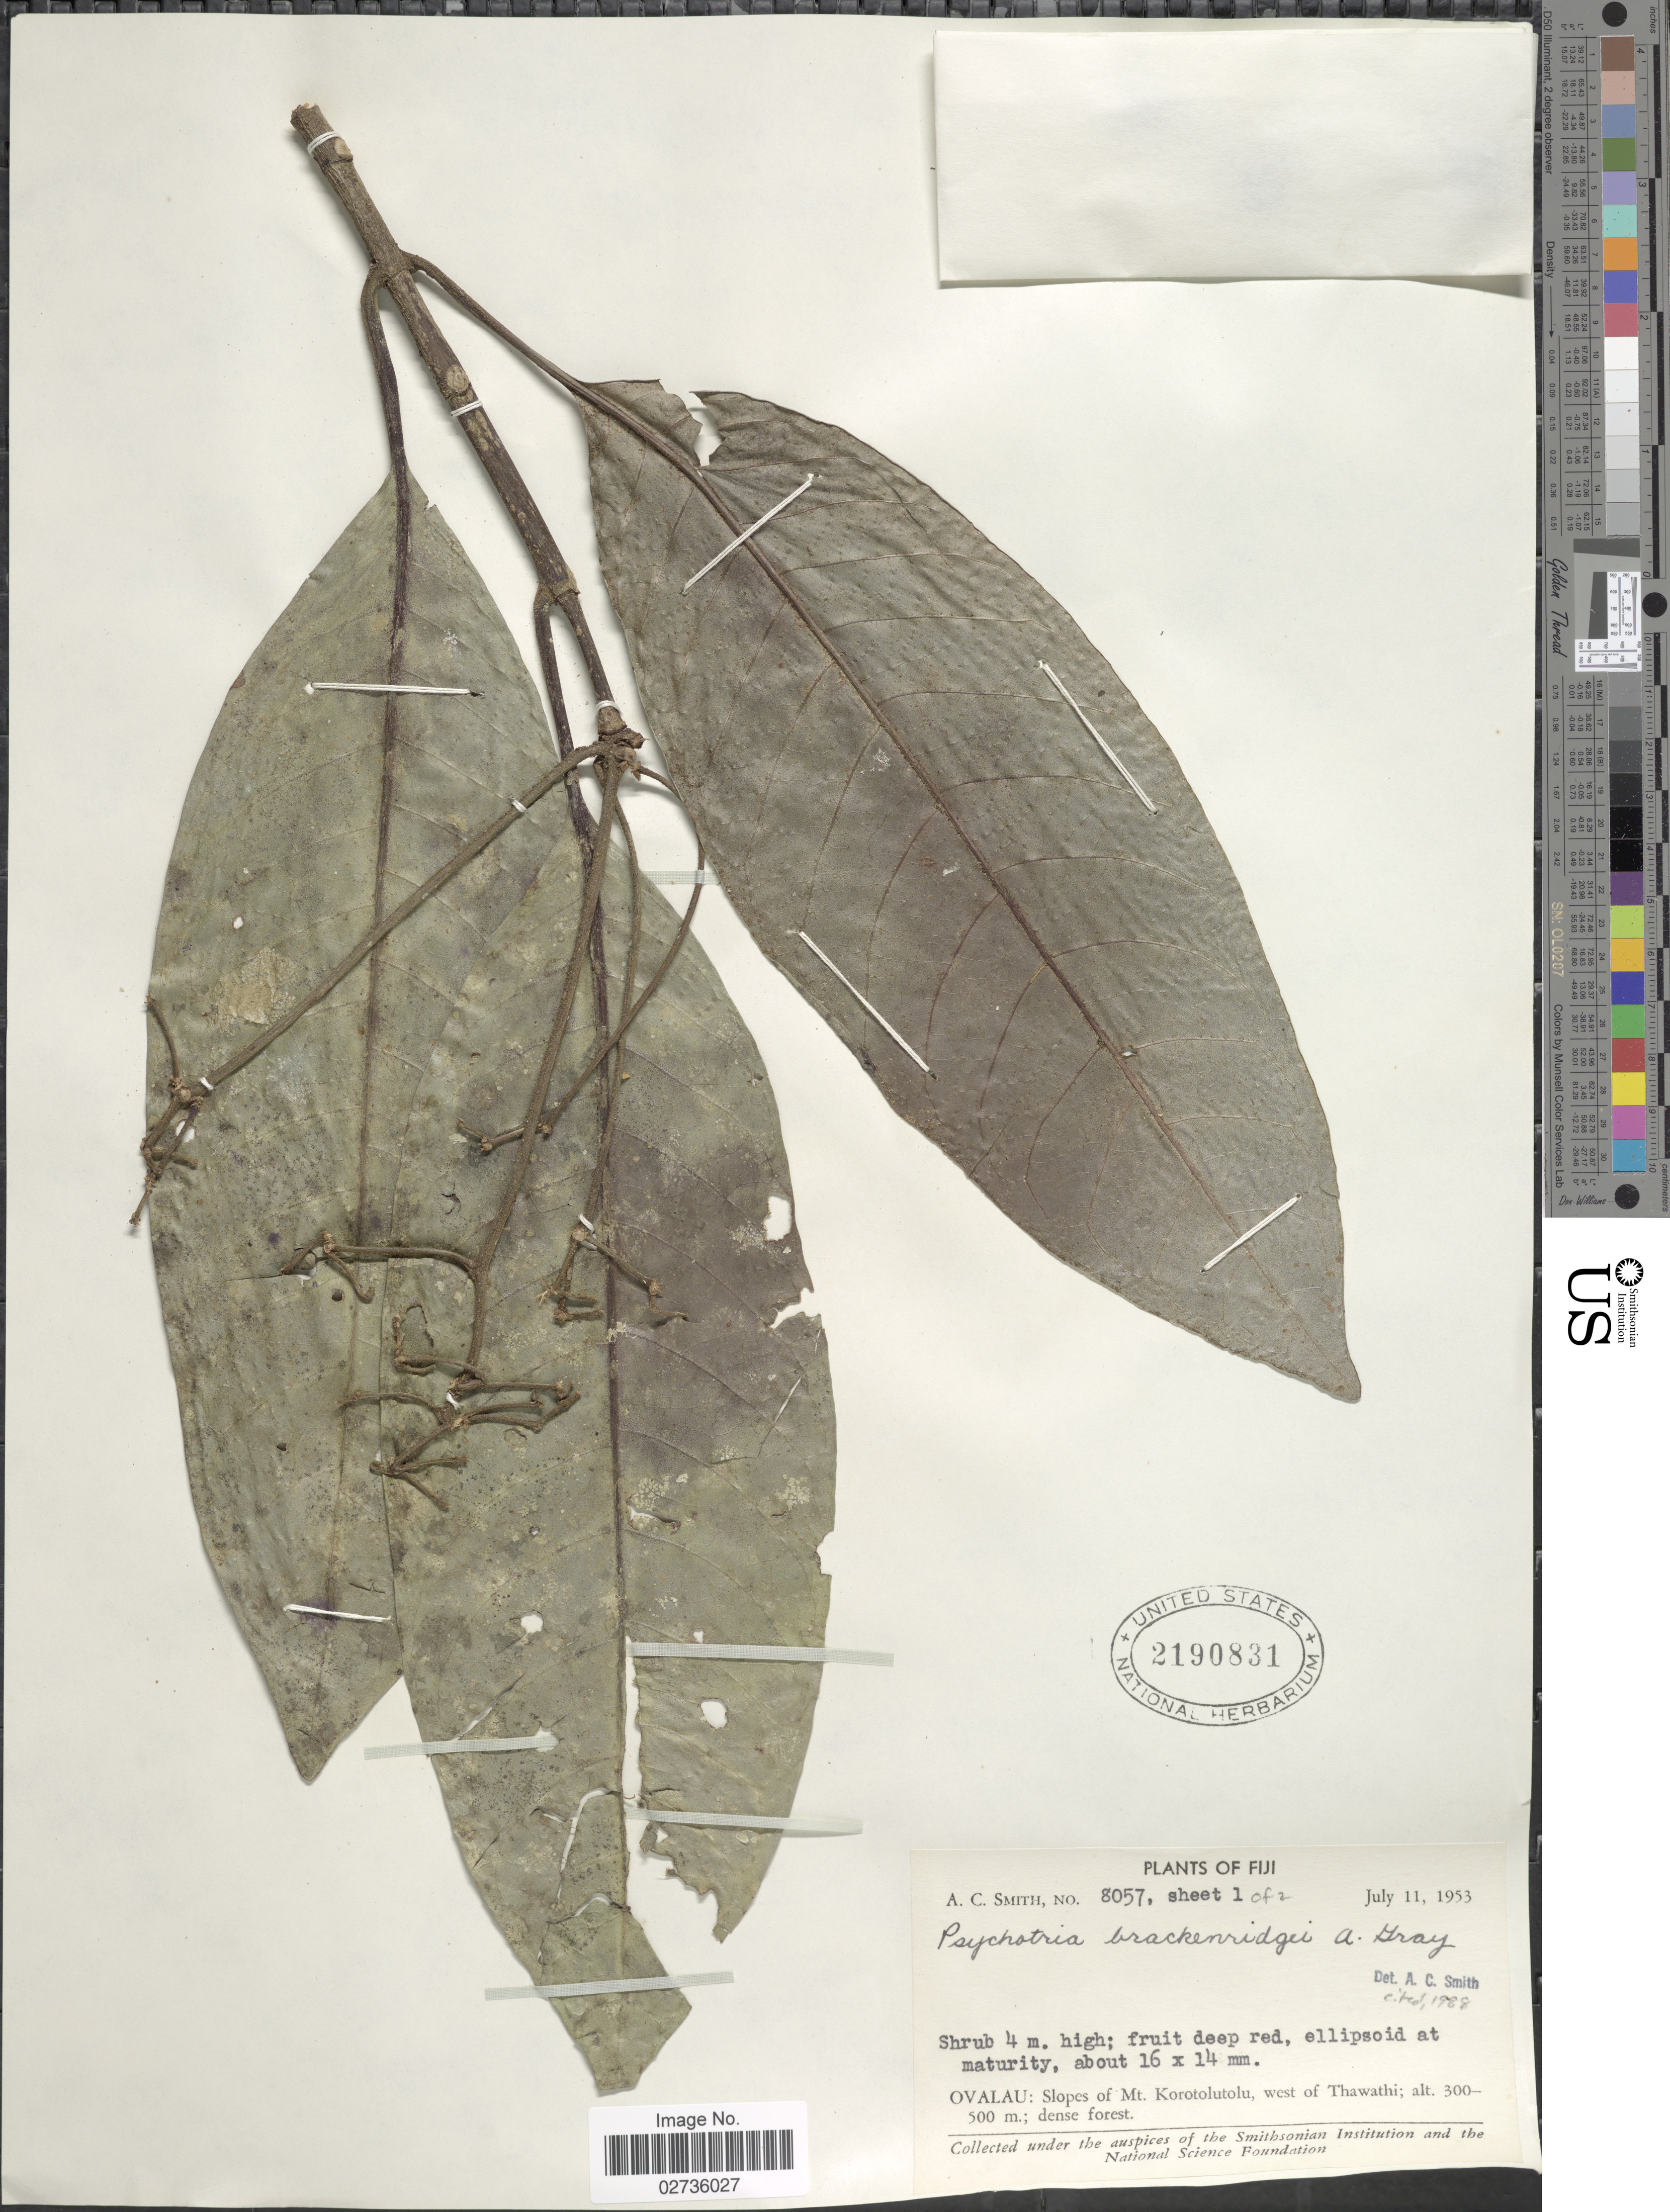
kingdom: Plantae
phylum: Tracheophyta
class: Magnoliopsida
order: Gentianales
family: Rubiaceae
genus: Psychotria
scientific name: Psychotria brackenridgei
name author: A. Gray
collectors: A. C. Smith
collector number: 8057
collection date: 1953-07-11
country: Fiji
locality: Ovalau: Slopes of Mt. Korotolutolu, west of Thawathi.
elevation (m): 300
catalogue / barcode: US 2190831